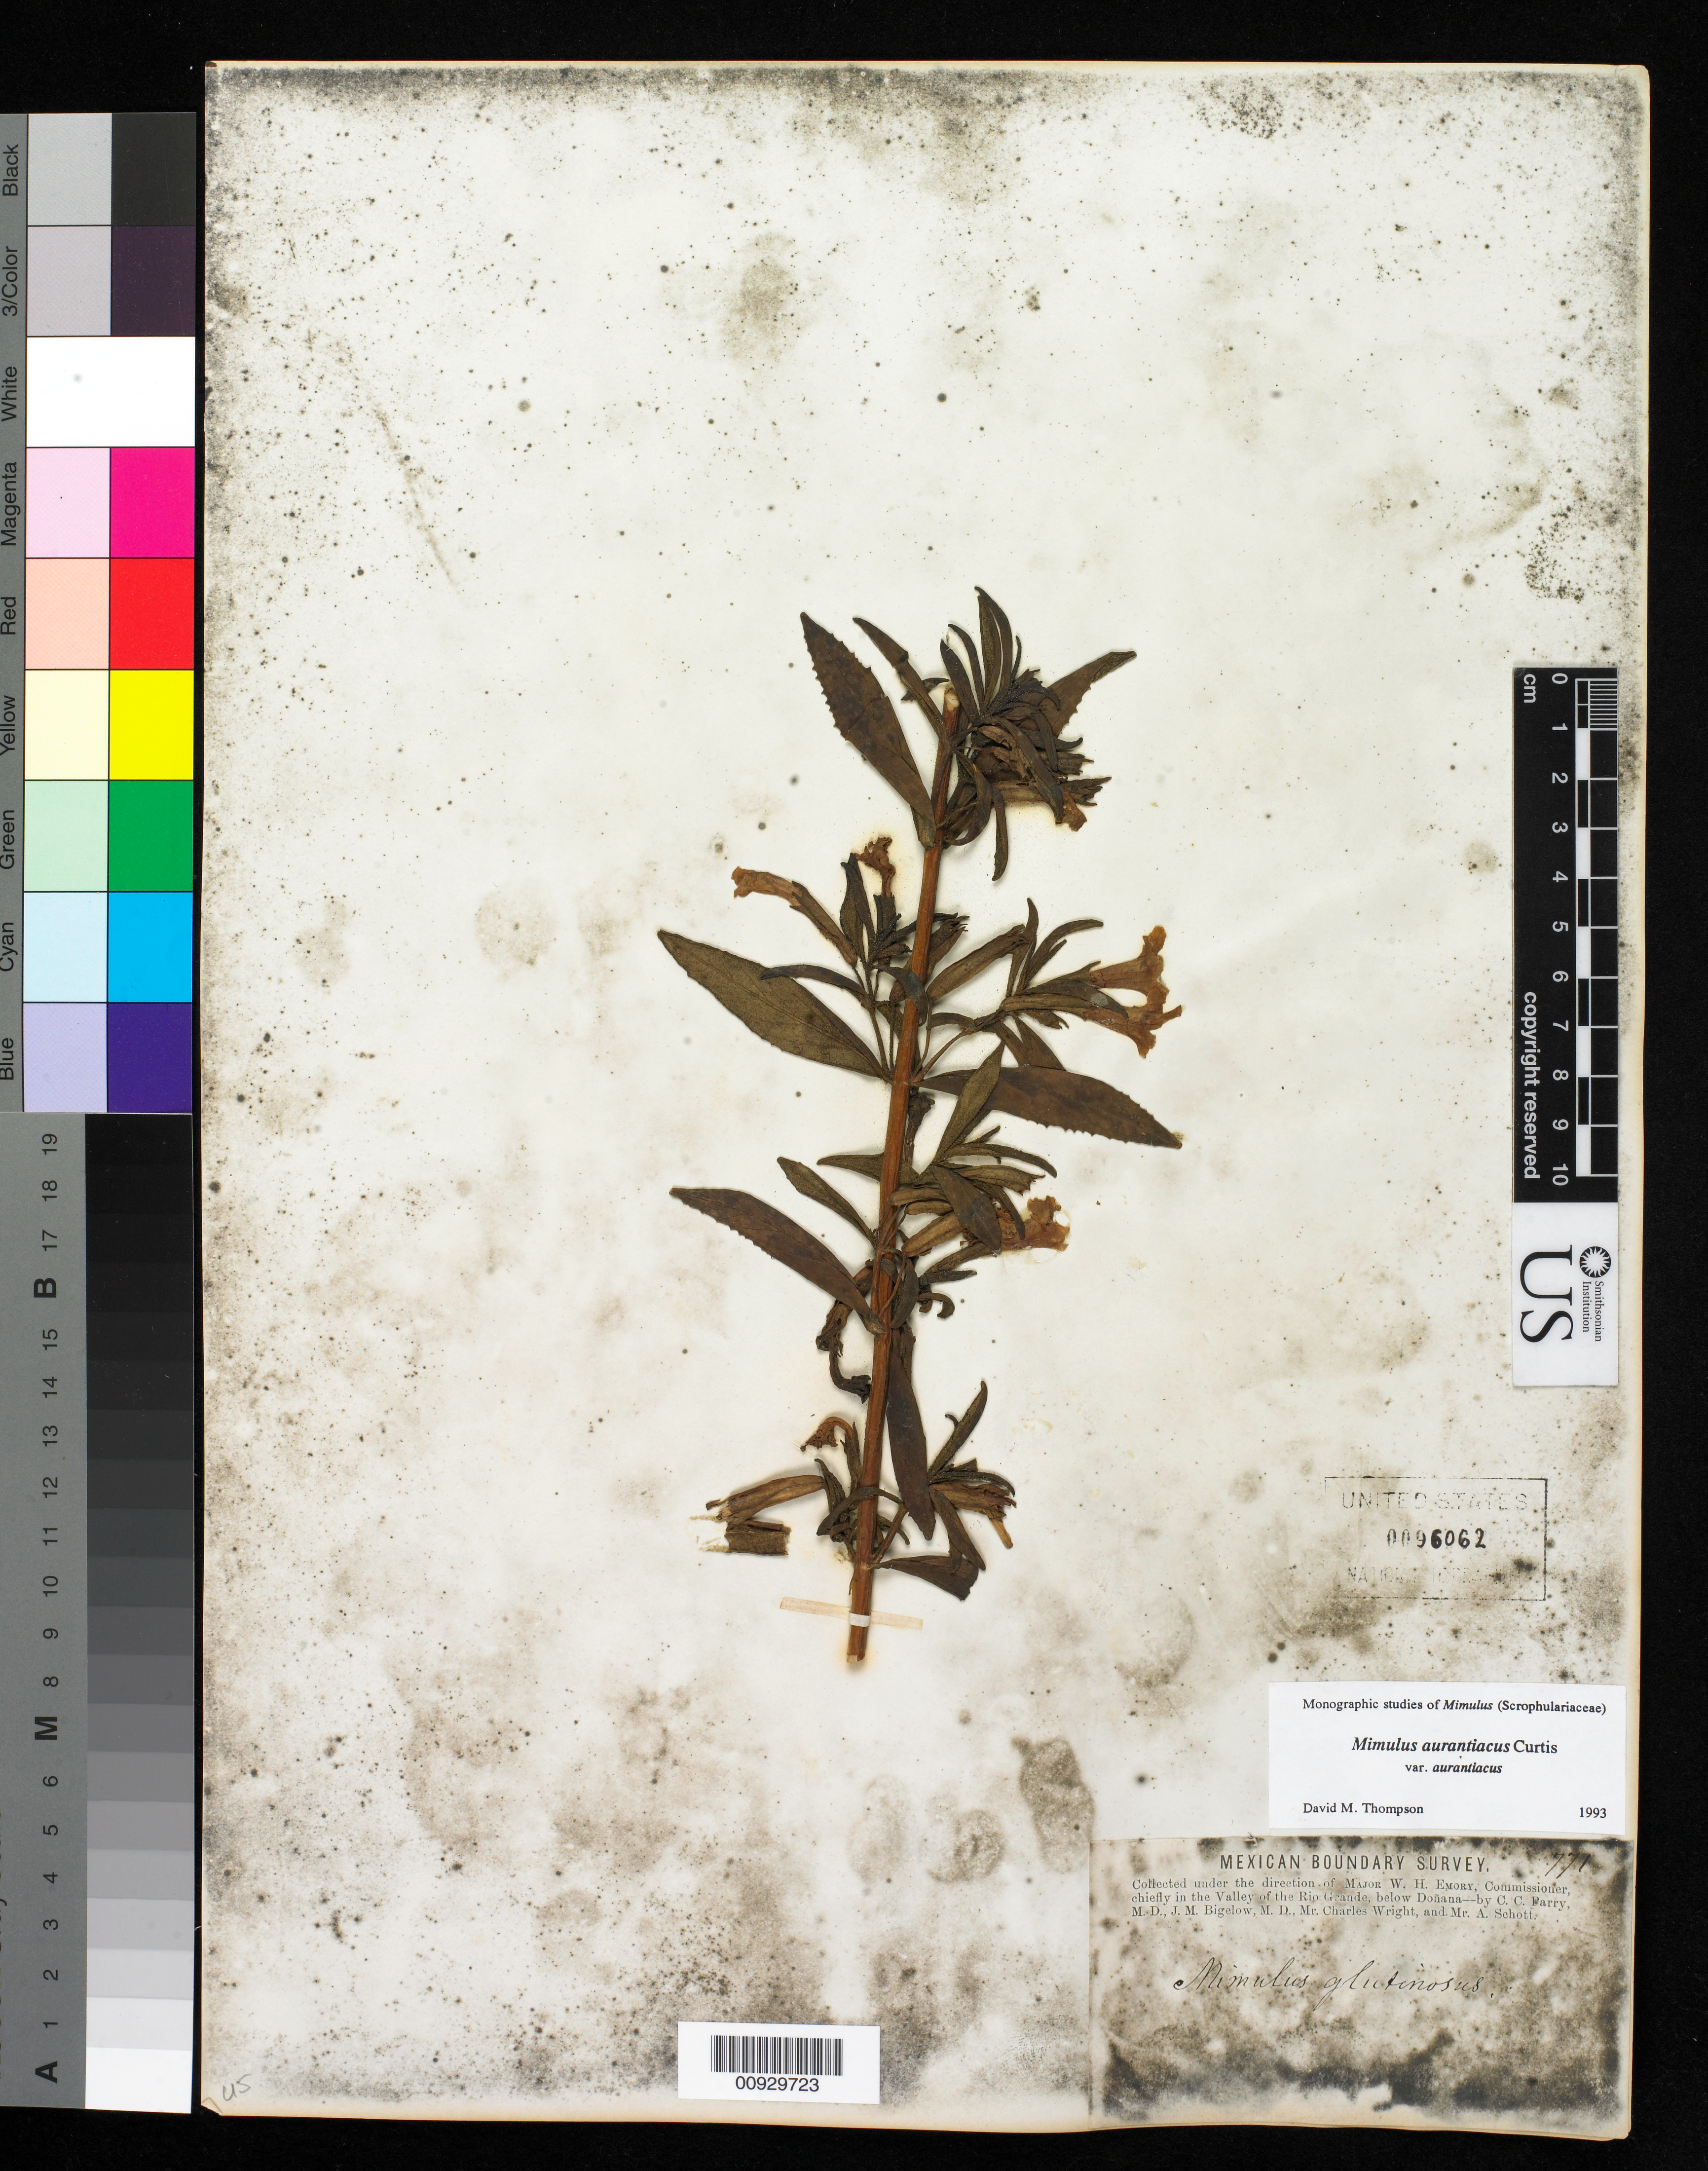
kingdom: Plantae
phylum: Tracheophyta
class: Magnoliopsida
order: Lamiales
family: Phrymaceae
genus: Diplacus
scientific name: Diplacus aurantiacus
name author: (Curtis) Jeps.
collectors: C. C. Parry, J. M. Bigelow, C. Wright & A. C. V. Schott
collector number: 771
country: United States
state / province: New Mexico / Texas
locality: Chiefly in the Valley of the Rio Grande, below Doñana.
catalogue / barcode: US 96062